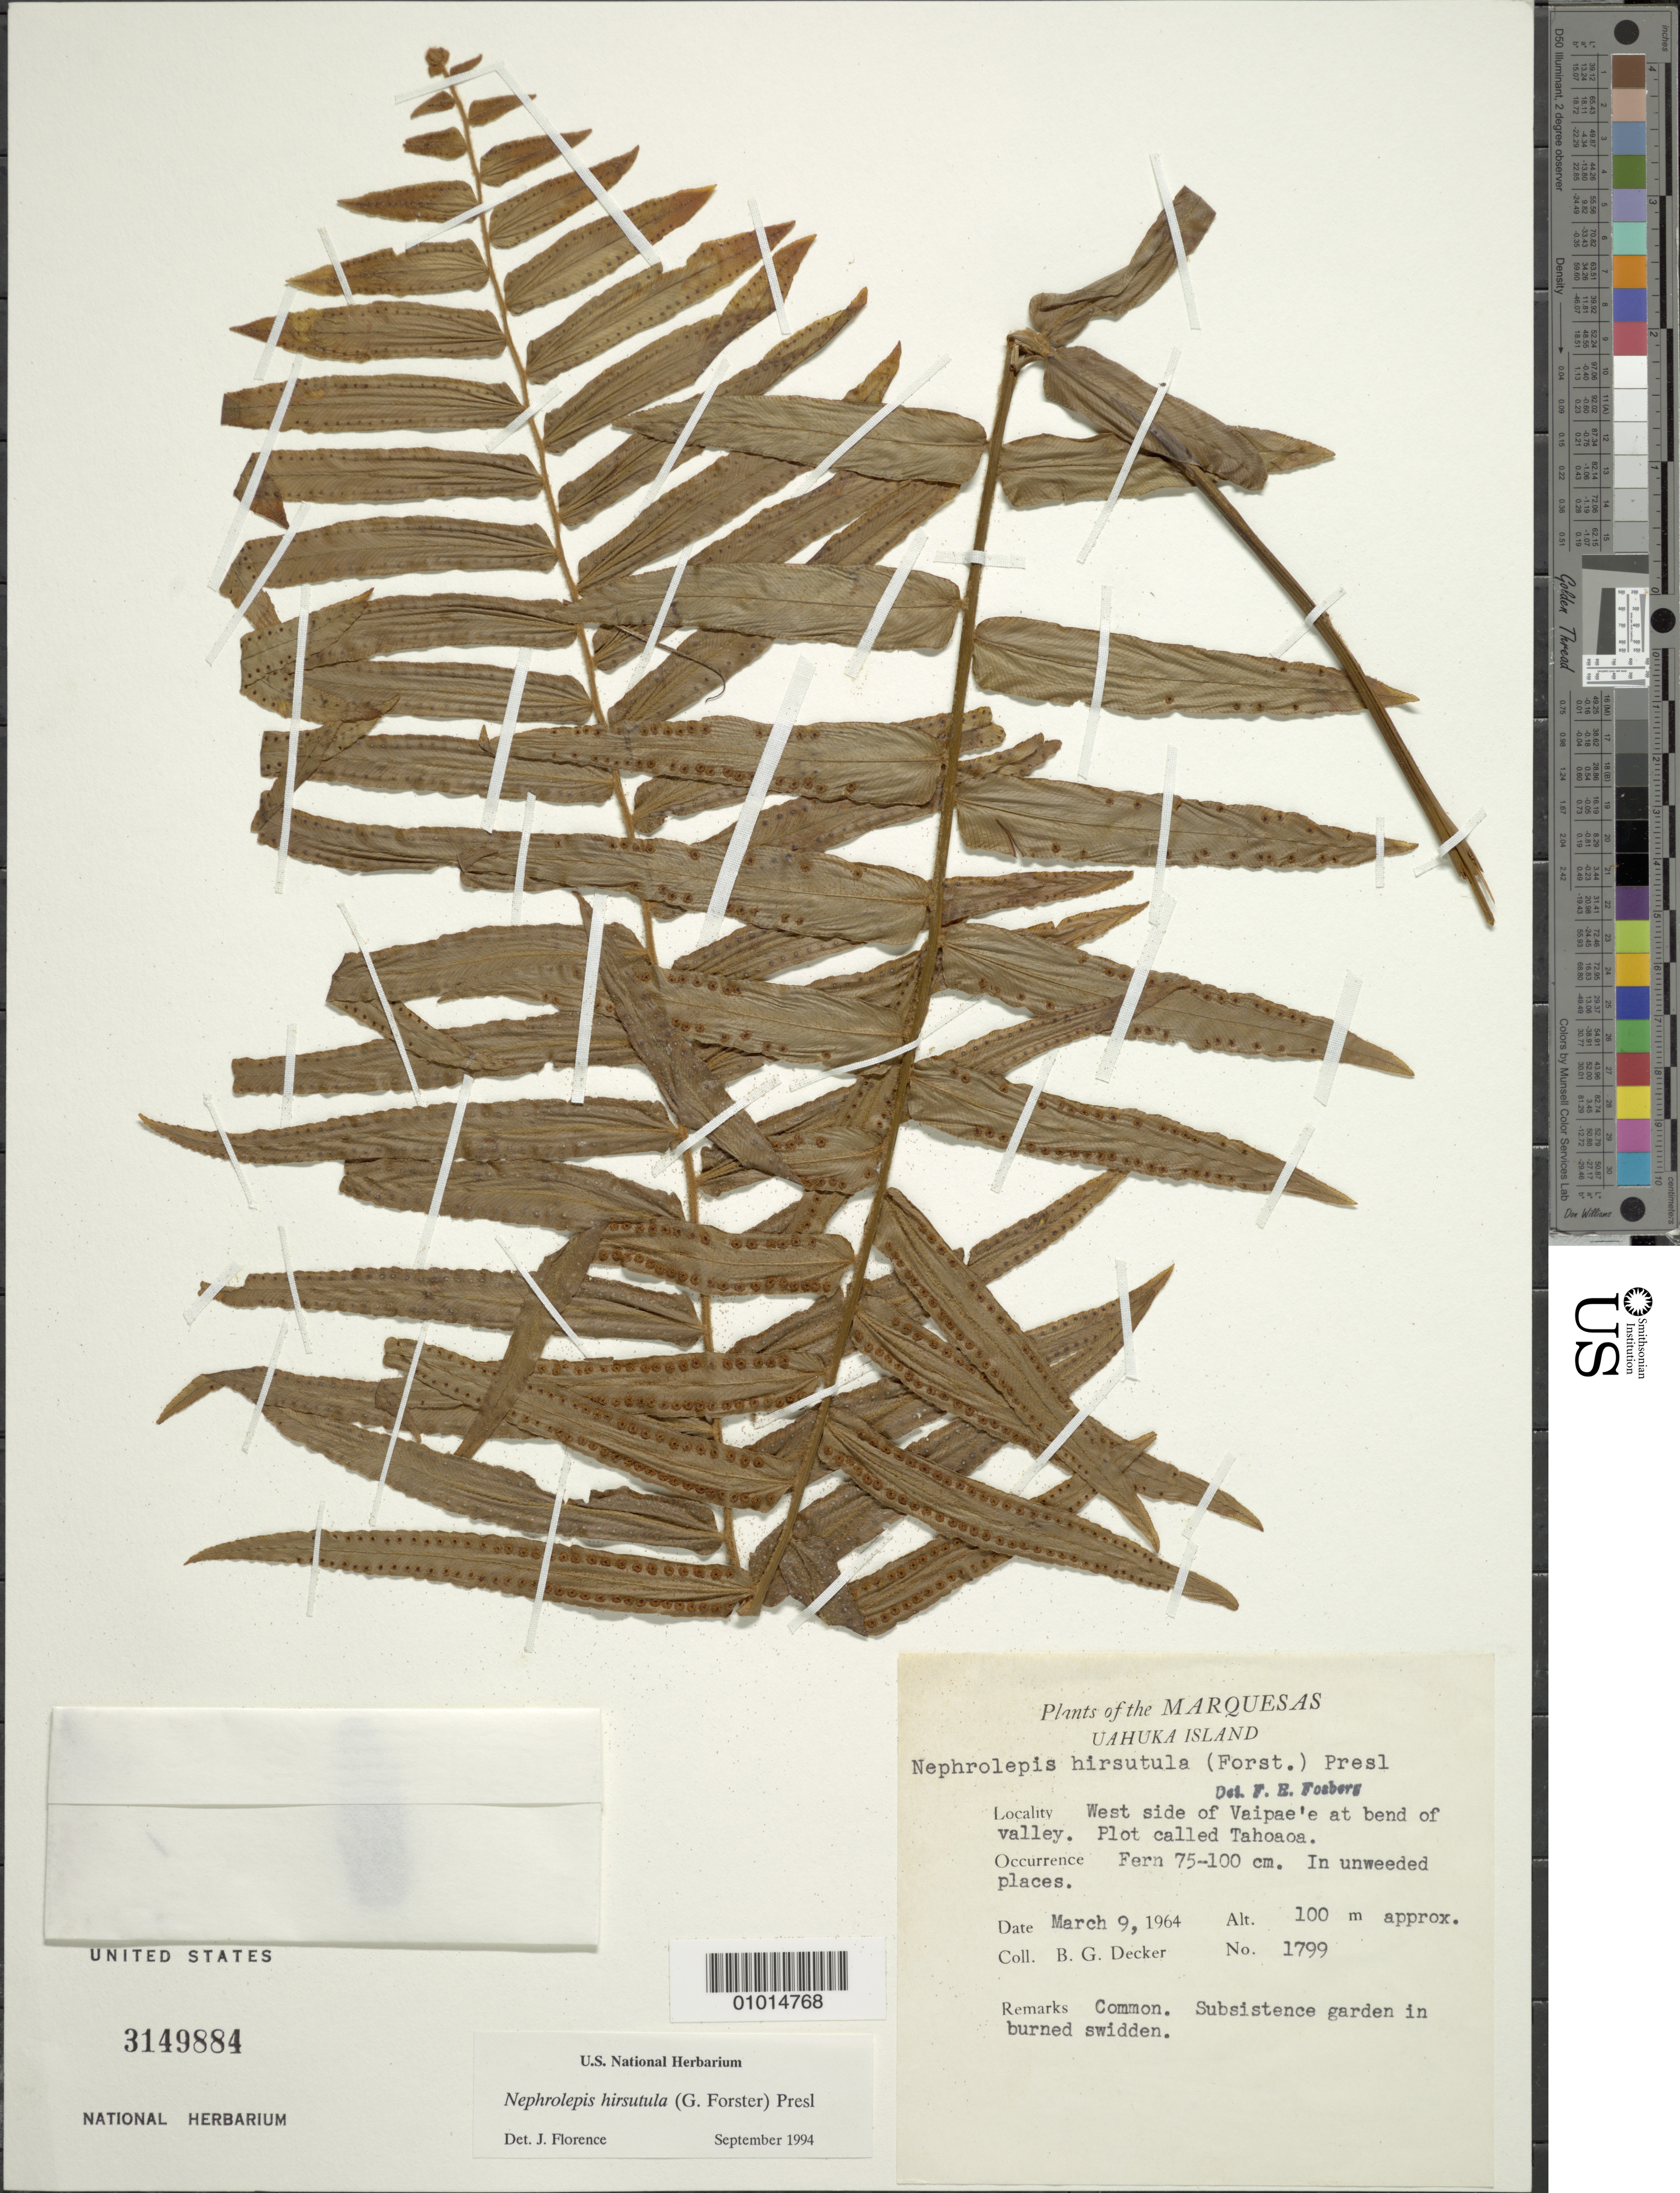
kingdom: Plantae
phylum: Tracheophyta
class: Polypodiopsida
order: Polypodiales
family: Nephrolepidaceae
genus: Nephrolepis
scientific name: Nephrolepis hirsutula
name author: (G. Forst.) C. Presl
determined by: Florence, J.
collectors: B. G. Decker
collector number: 1799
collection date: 1964-03-09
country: French Polynesia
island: Ua Huka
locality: West side of Vaipae'e at bend of valley. Plot called Tahoaoa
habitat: Common, in unweeded places. Subsistence garden in burned swidden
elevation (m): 100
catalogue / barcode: US 3149884